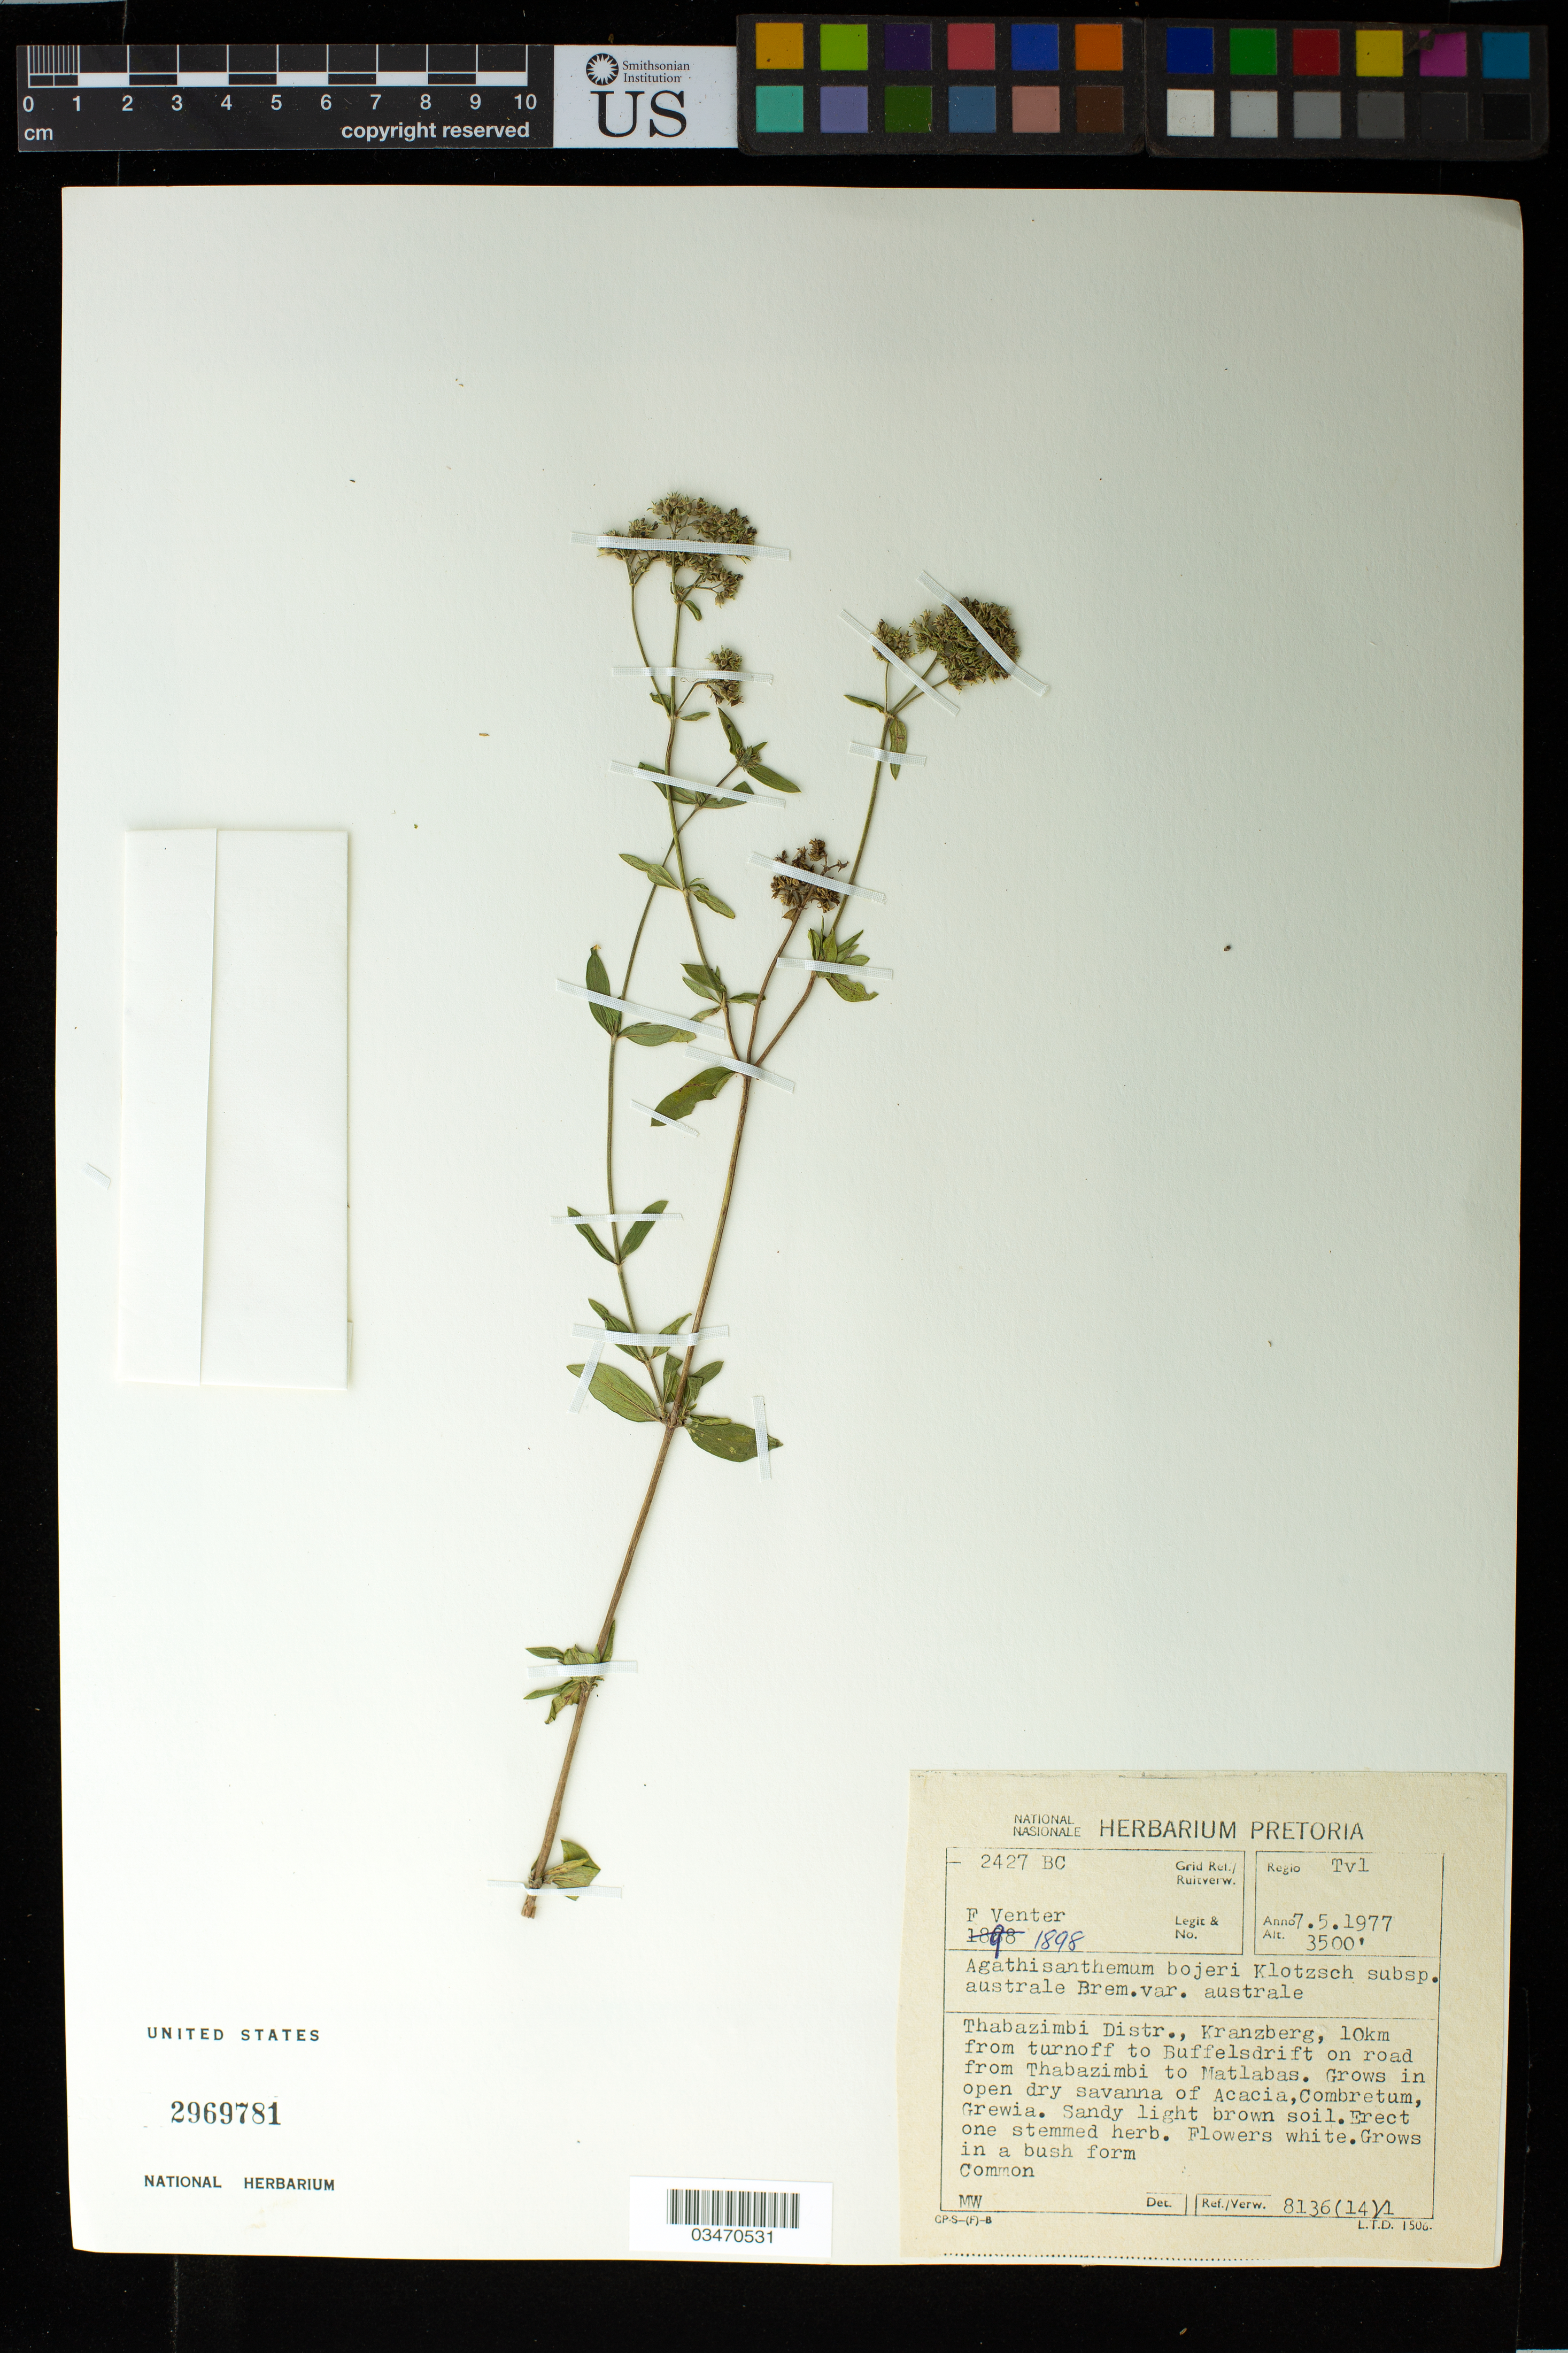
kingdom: Plantae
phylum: Tracheophyta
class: Magnoliopsida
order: Gentianales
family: Rubiaceae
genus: Agathisanthemum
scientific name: Agathisanthemum bojeri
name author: Klotzsch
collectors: F. Venter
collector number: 1898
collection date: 1977-05-07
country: South Africa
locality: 2427 bC Grid ref./ Ruitverw. Regio Tvl. Thabazimbi Distr., Kranzberg c 10km from turnoff to Buffelsdrift on road from Thabazimbi to Matlabas.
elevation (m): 1067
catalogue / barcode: US 2969781